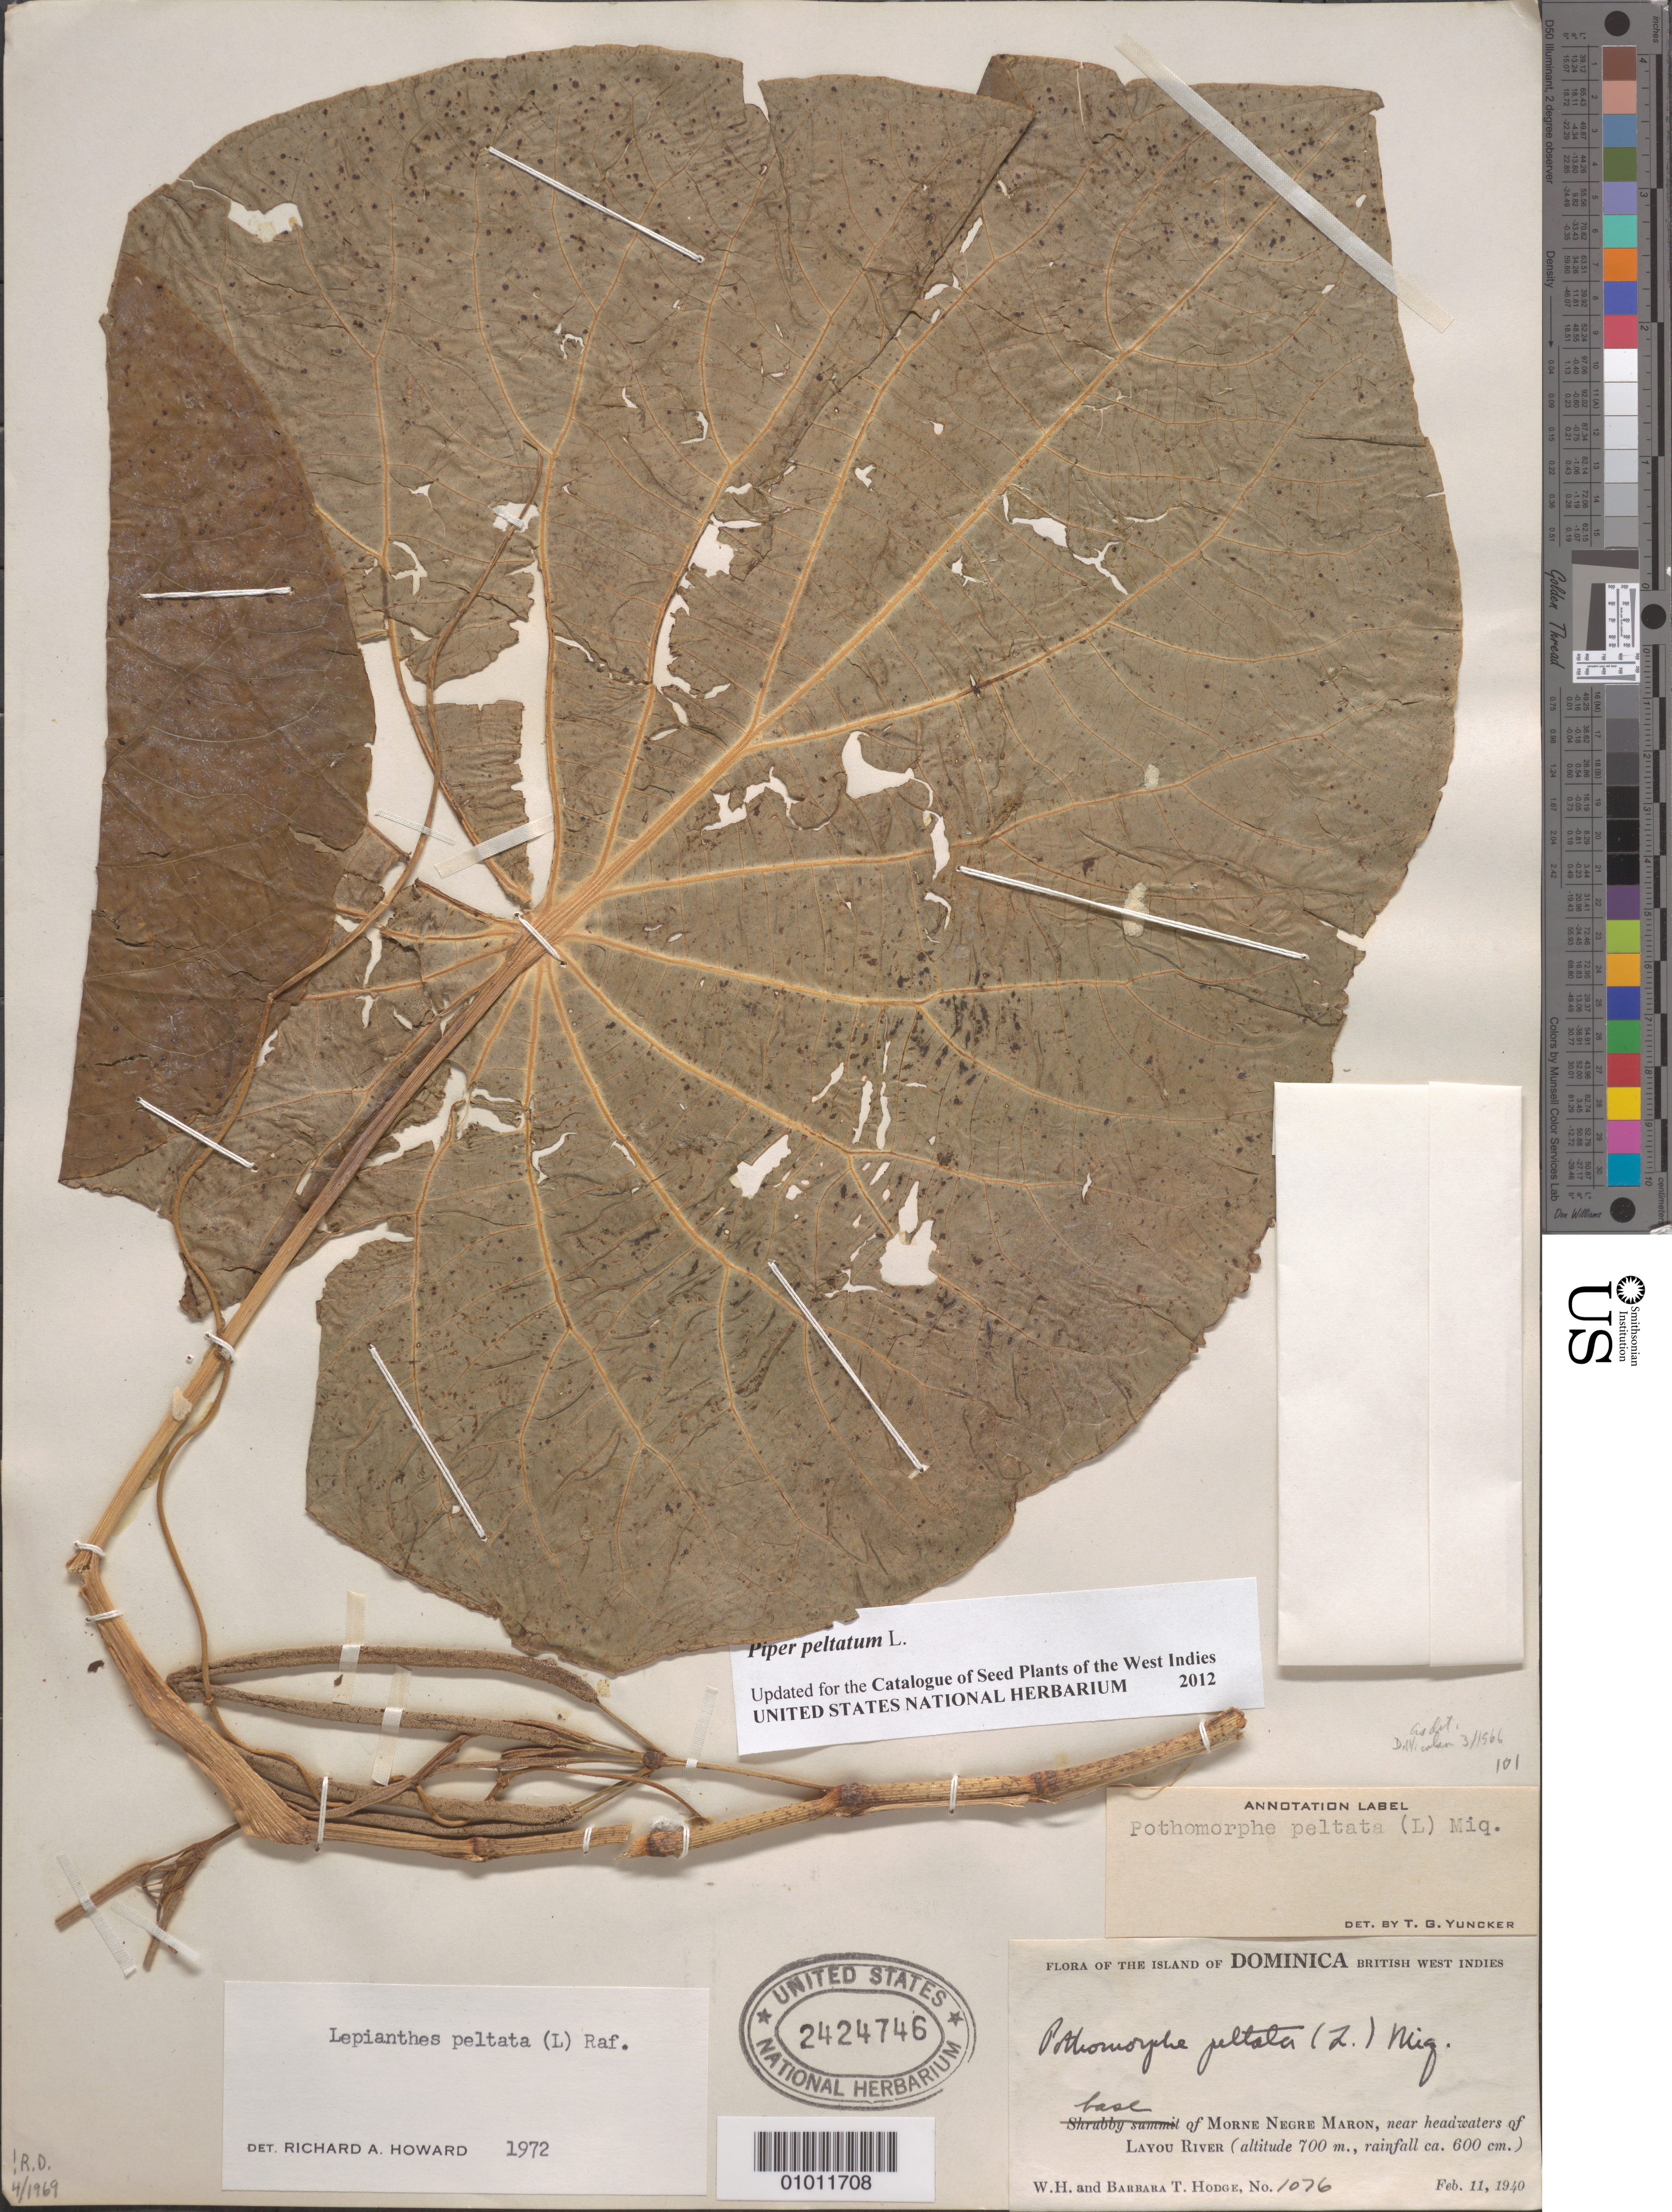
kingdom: Plantae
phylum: Tracheophyta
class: Magnoliopsida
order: Piperales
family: Piperaceae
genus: Piper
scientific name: Piper peltatum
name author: L.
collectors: W. Hodge & B. Hodge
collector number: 1076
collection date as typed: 11 Feb 1940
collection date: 1940-02-11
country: Dominica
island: Dominica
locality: Base of Morne Negre Maron, near headwaters of Layou River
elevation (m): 700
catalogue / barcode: US 2424746